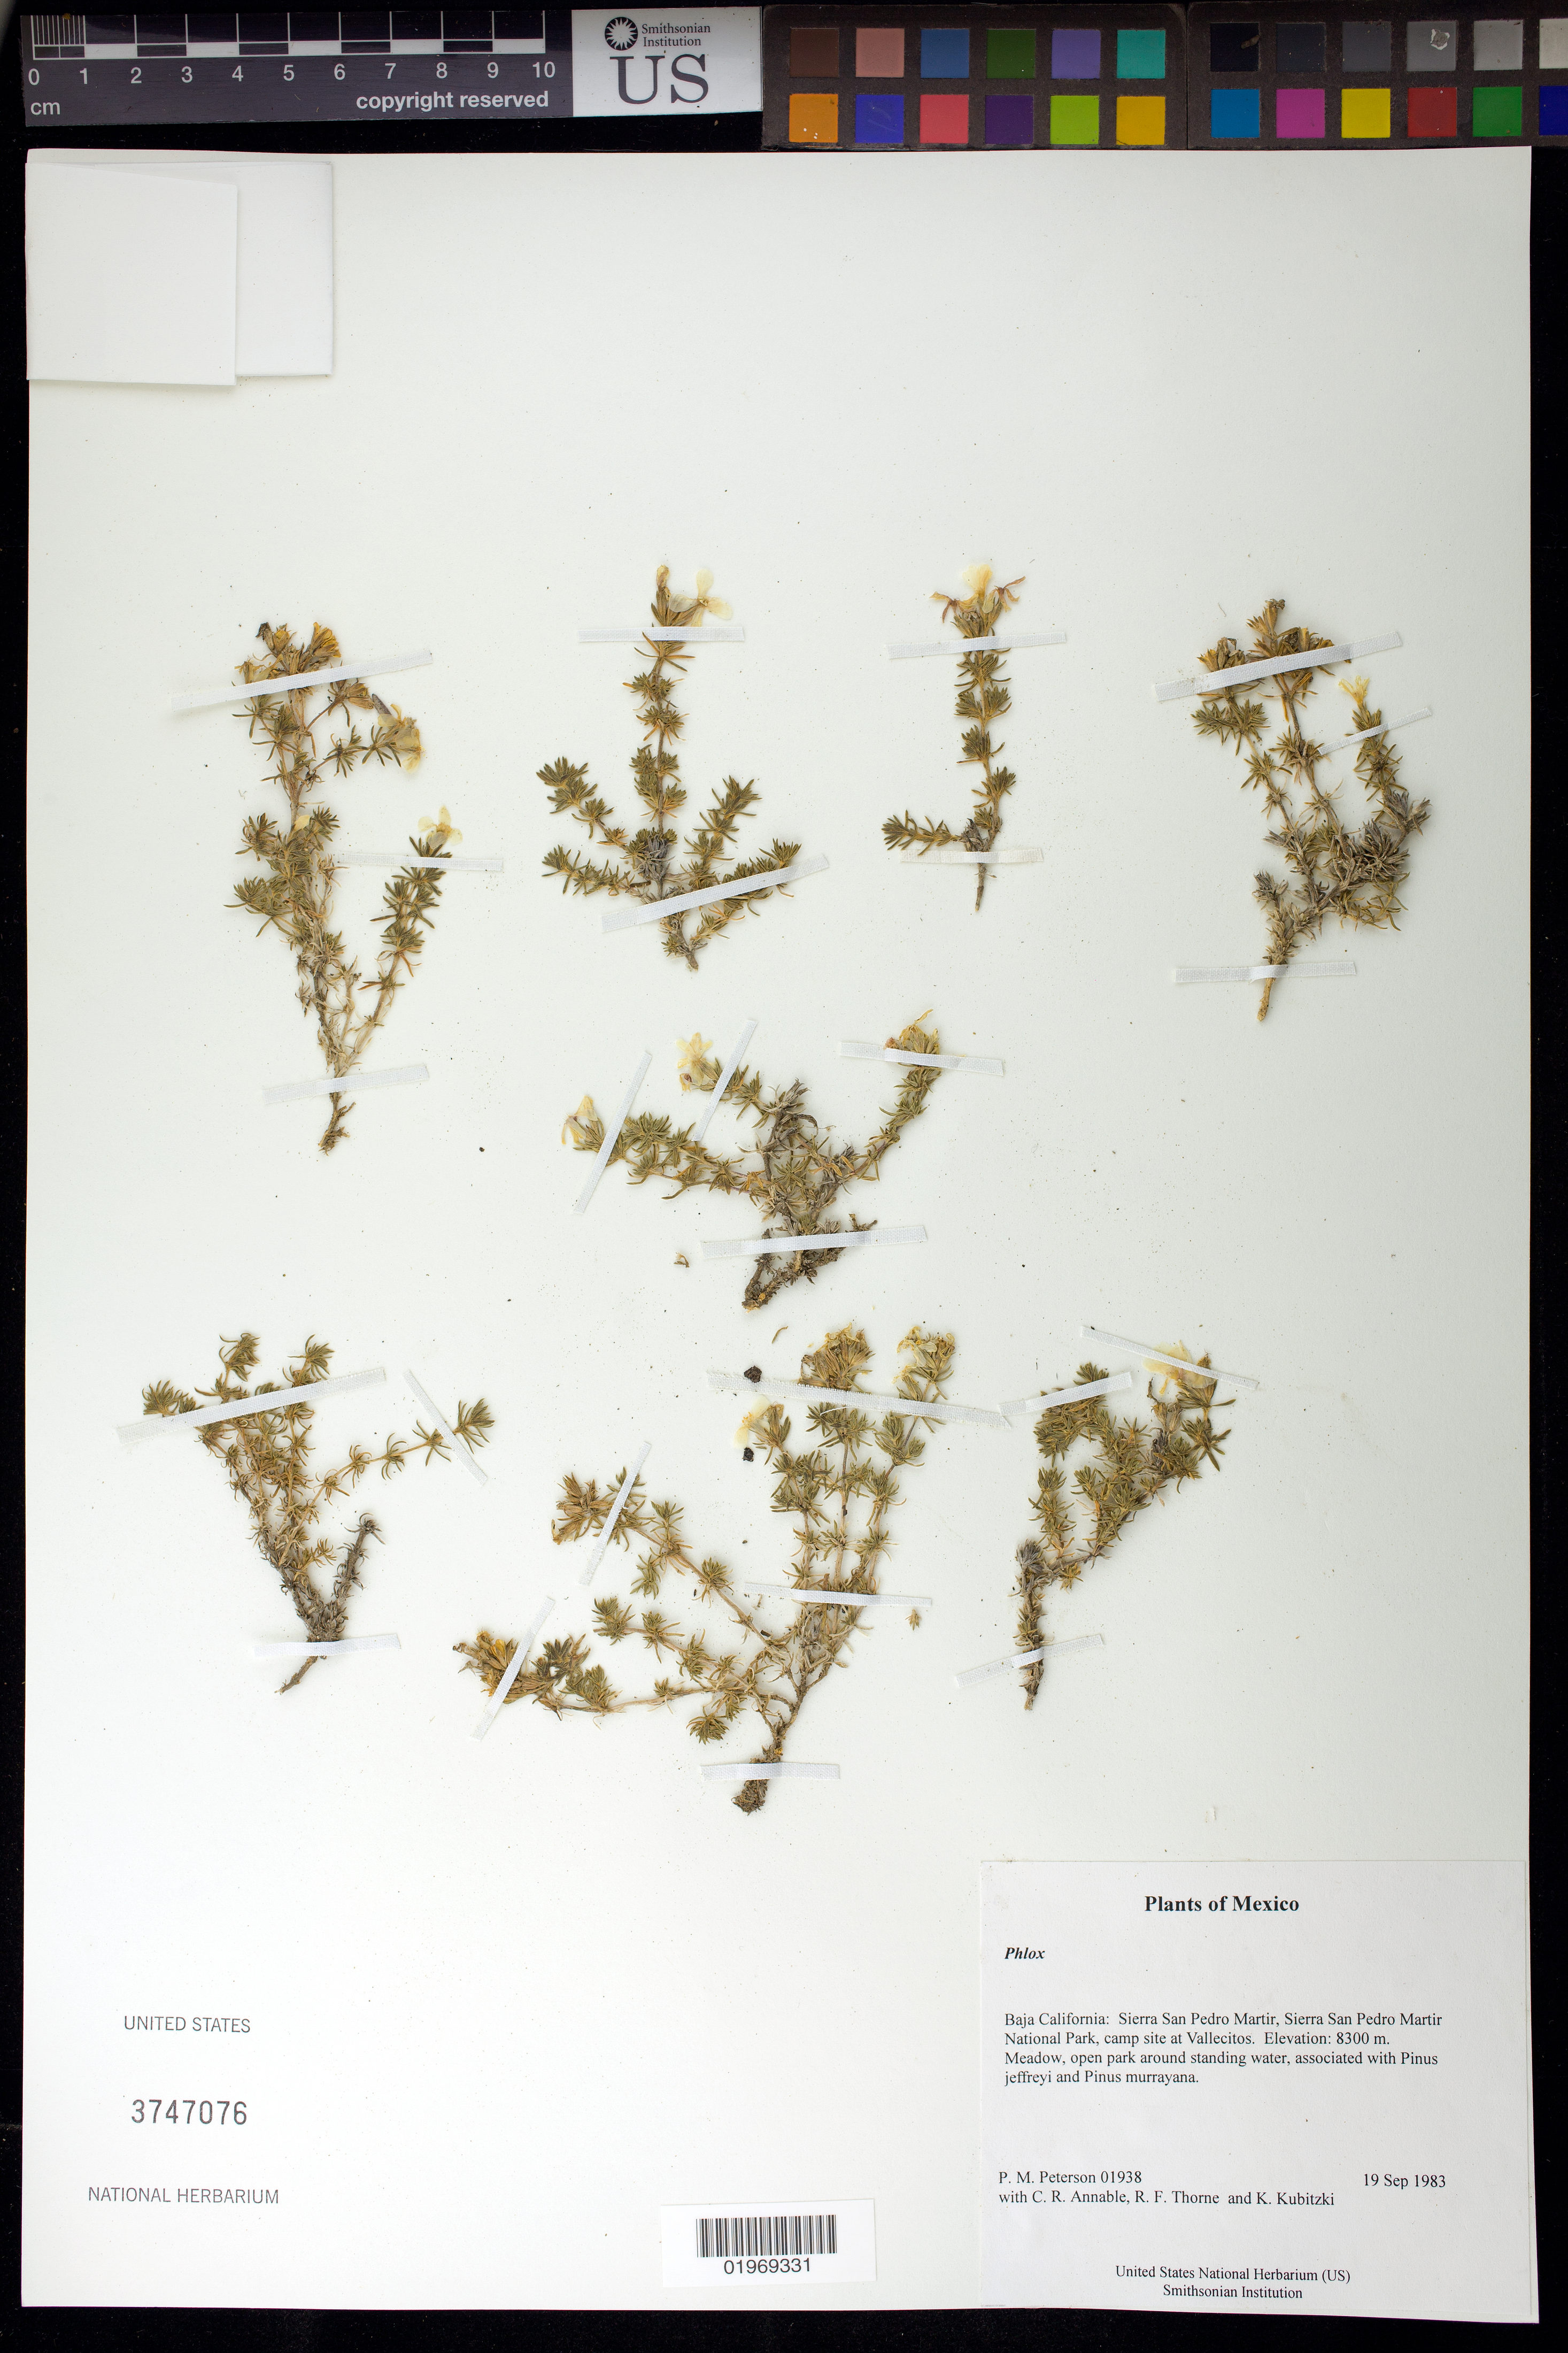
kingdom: Plantae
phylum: Tracheophyta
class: Magnoliopsida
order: Ericales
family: Polemoniaceae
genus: Phlox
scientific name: Phlox sp.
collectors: P. M. Peterson, C. R. Annable, R. F. Thorne & K. Kubitzki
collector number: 01938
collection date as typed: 19 Sep 1983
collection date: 1983-09-19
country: Mexico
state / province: Baja California Norte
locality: Sierra San Pedro Martir, Sierra San Pedro Martir National Park, camp site at Vallecitos.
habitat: Meadow, open park around standing water, associated with Pinus jeffreyi and Pinus murrayana.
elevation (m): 8300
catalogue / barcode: US 3747076